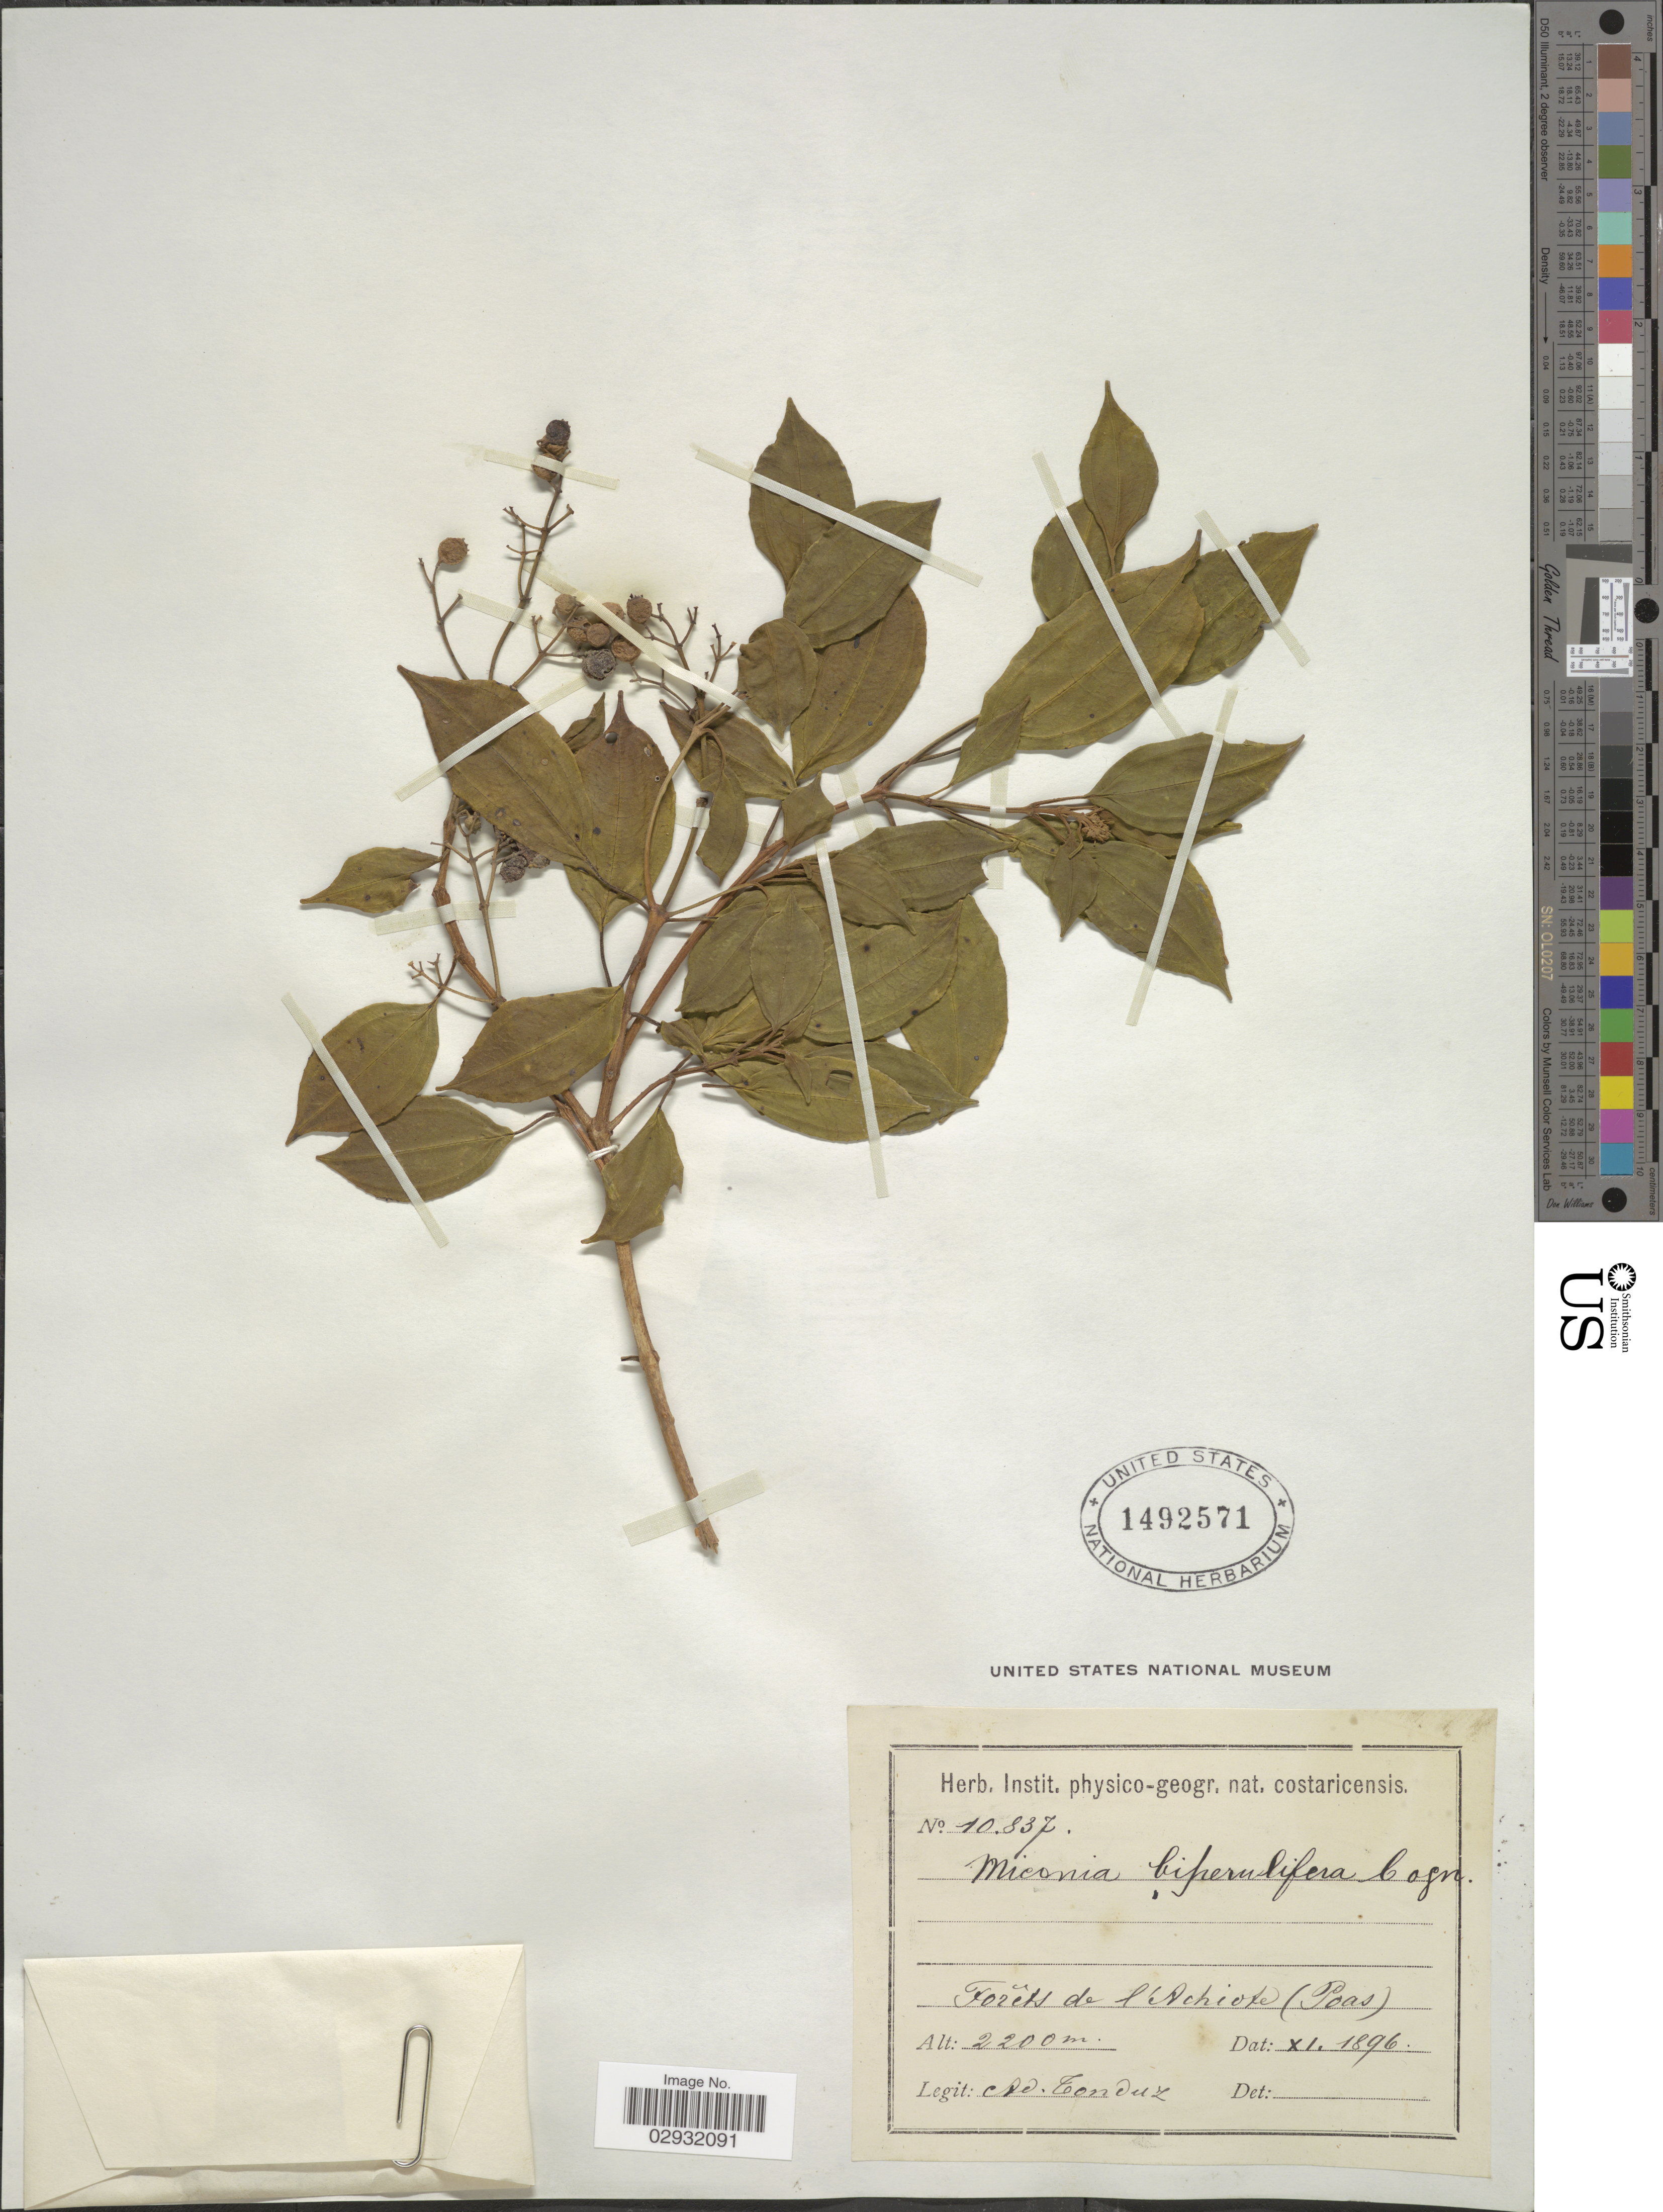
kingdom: Plantae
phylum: Tracheophyta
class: Magnoliopsida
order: Myrtales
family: Melastomataceae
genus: Miconia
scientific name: Miconia biperulifera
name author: Cogn. in A. DC.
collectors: A. Tonduz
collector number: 10837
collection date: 1896-11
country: Costa Rica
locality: Forêts de l'Achiote (Poas).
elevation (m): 2200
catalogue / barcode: US 1492571